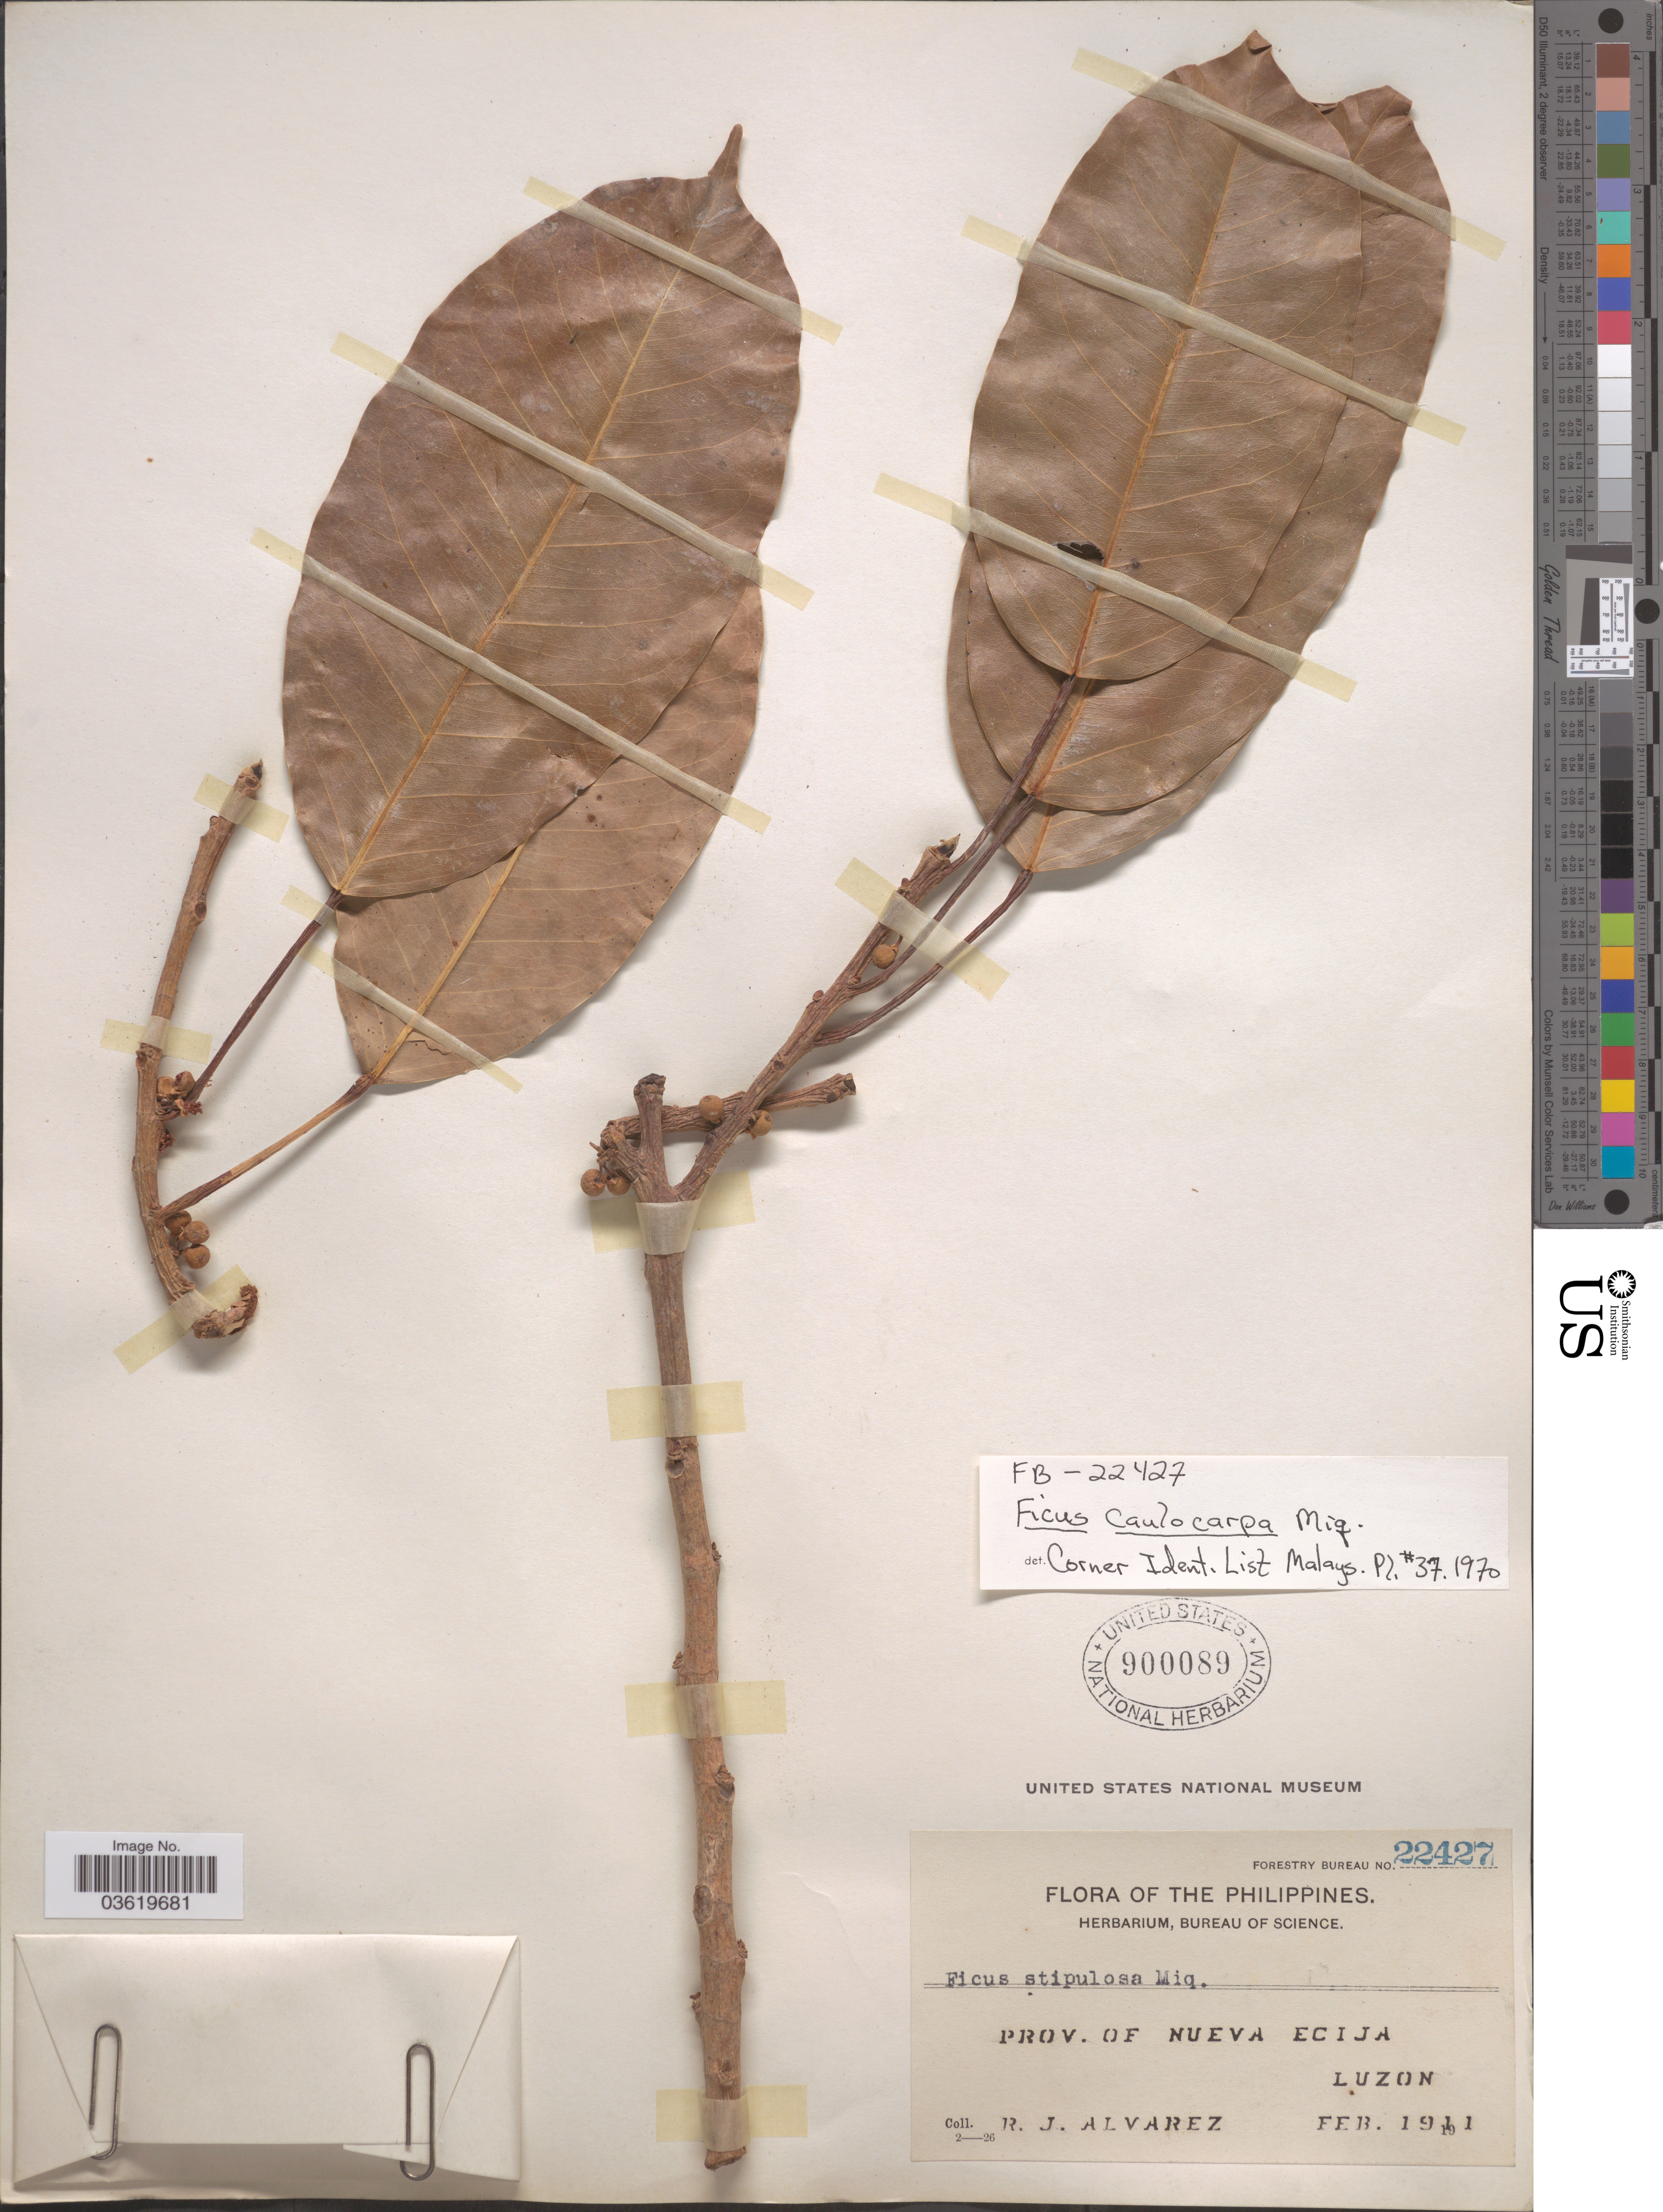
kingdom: Plantae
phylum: Tracheophyta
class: Magnoliopsida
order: Rosales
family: Moraceae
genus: Ficus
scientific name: Ficus stipulosa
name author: (Miq.) Miq.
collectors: R. Alvarez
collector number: Forestry Bureau 22427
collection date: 1911-02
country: Philippines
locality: Prov. of Nueva Ecija. Luzon.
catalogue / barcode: US 900089